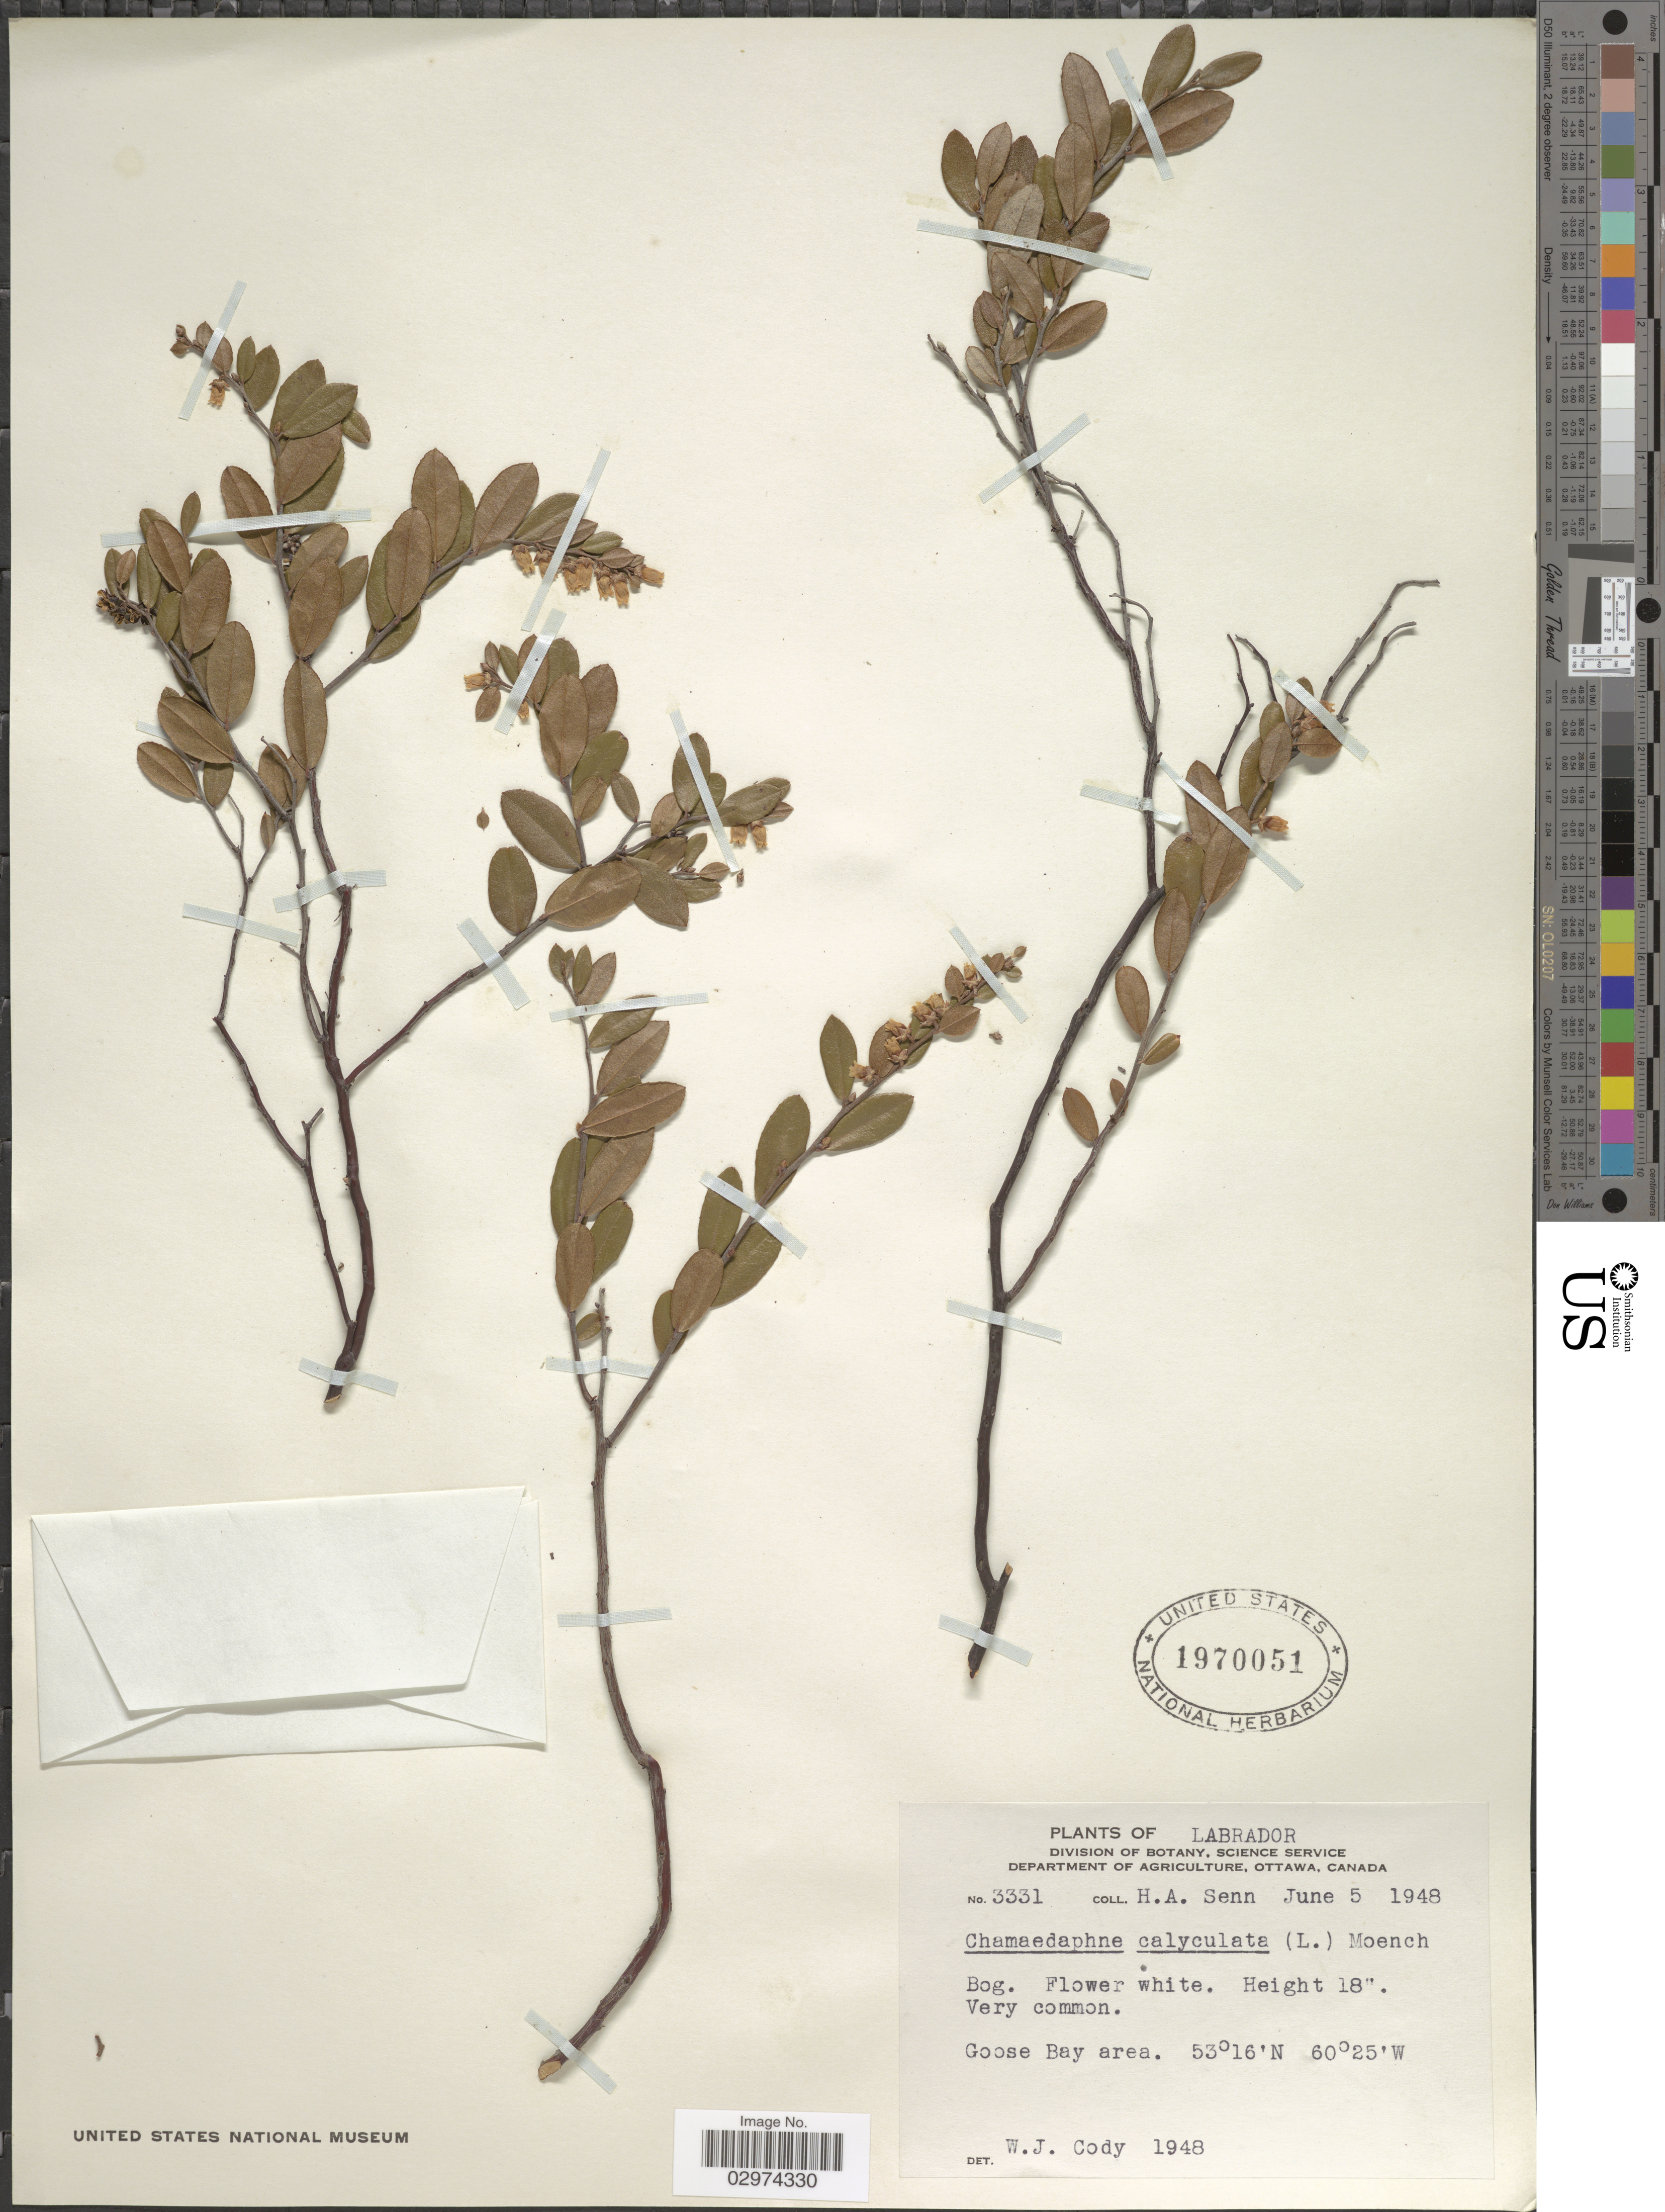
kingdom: Plantae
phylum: Tracheophyta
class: Magnoliopsida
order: Ericales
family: Ericaceae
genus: Chamaedaphne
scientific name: Chamaedaphne calyculata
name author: (L.) Moench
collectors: H. Senn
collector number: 3331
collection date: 1948-06-05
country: Canada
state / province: Newfoundland and Labrador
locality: Labrador. Goose Bay area.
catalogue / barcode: US 1970051